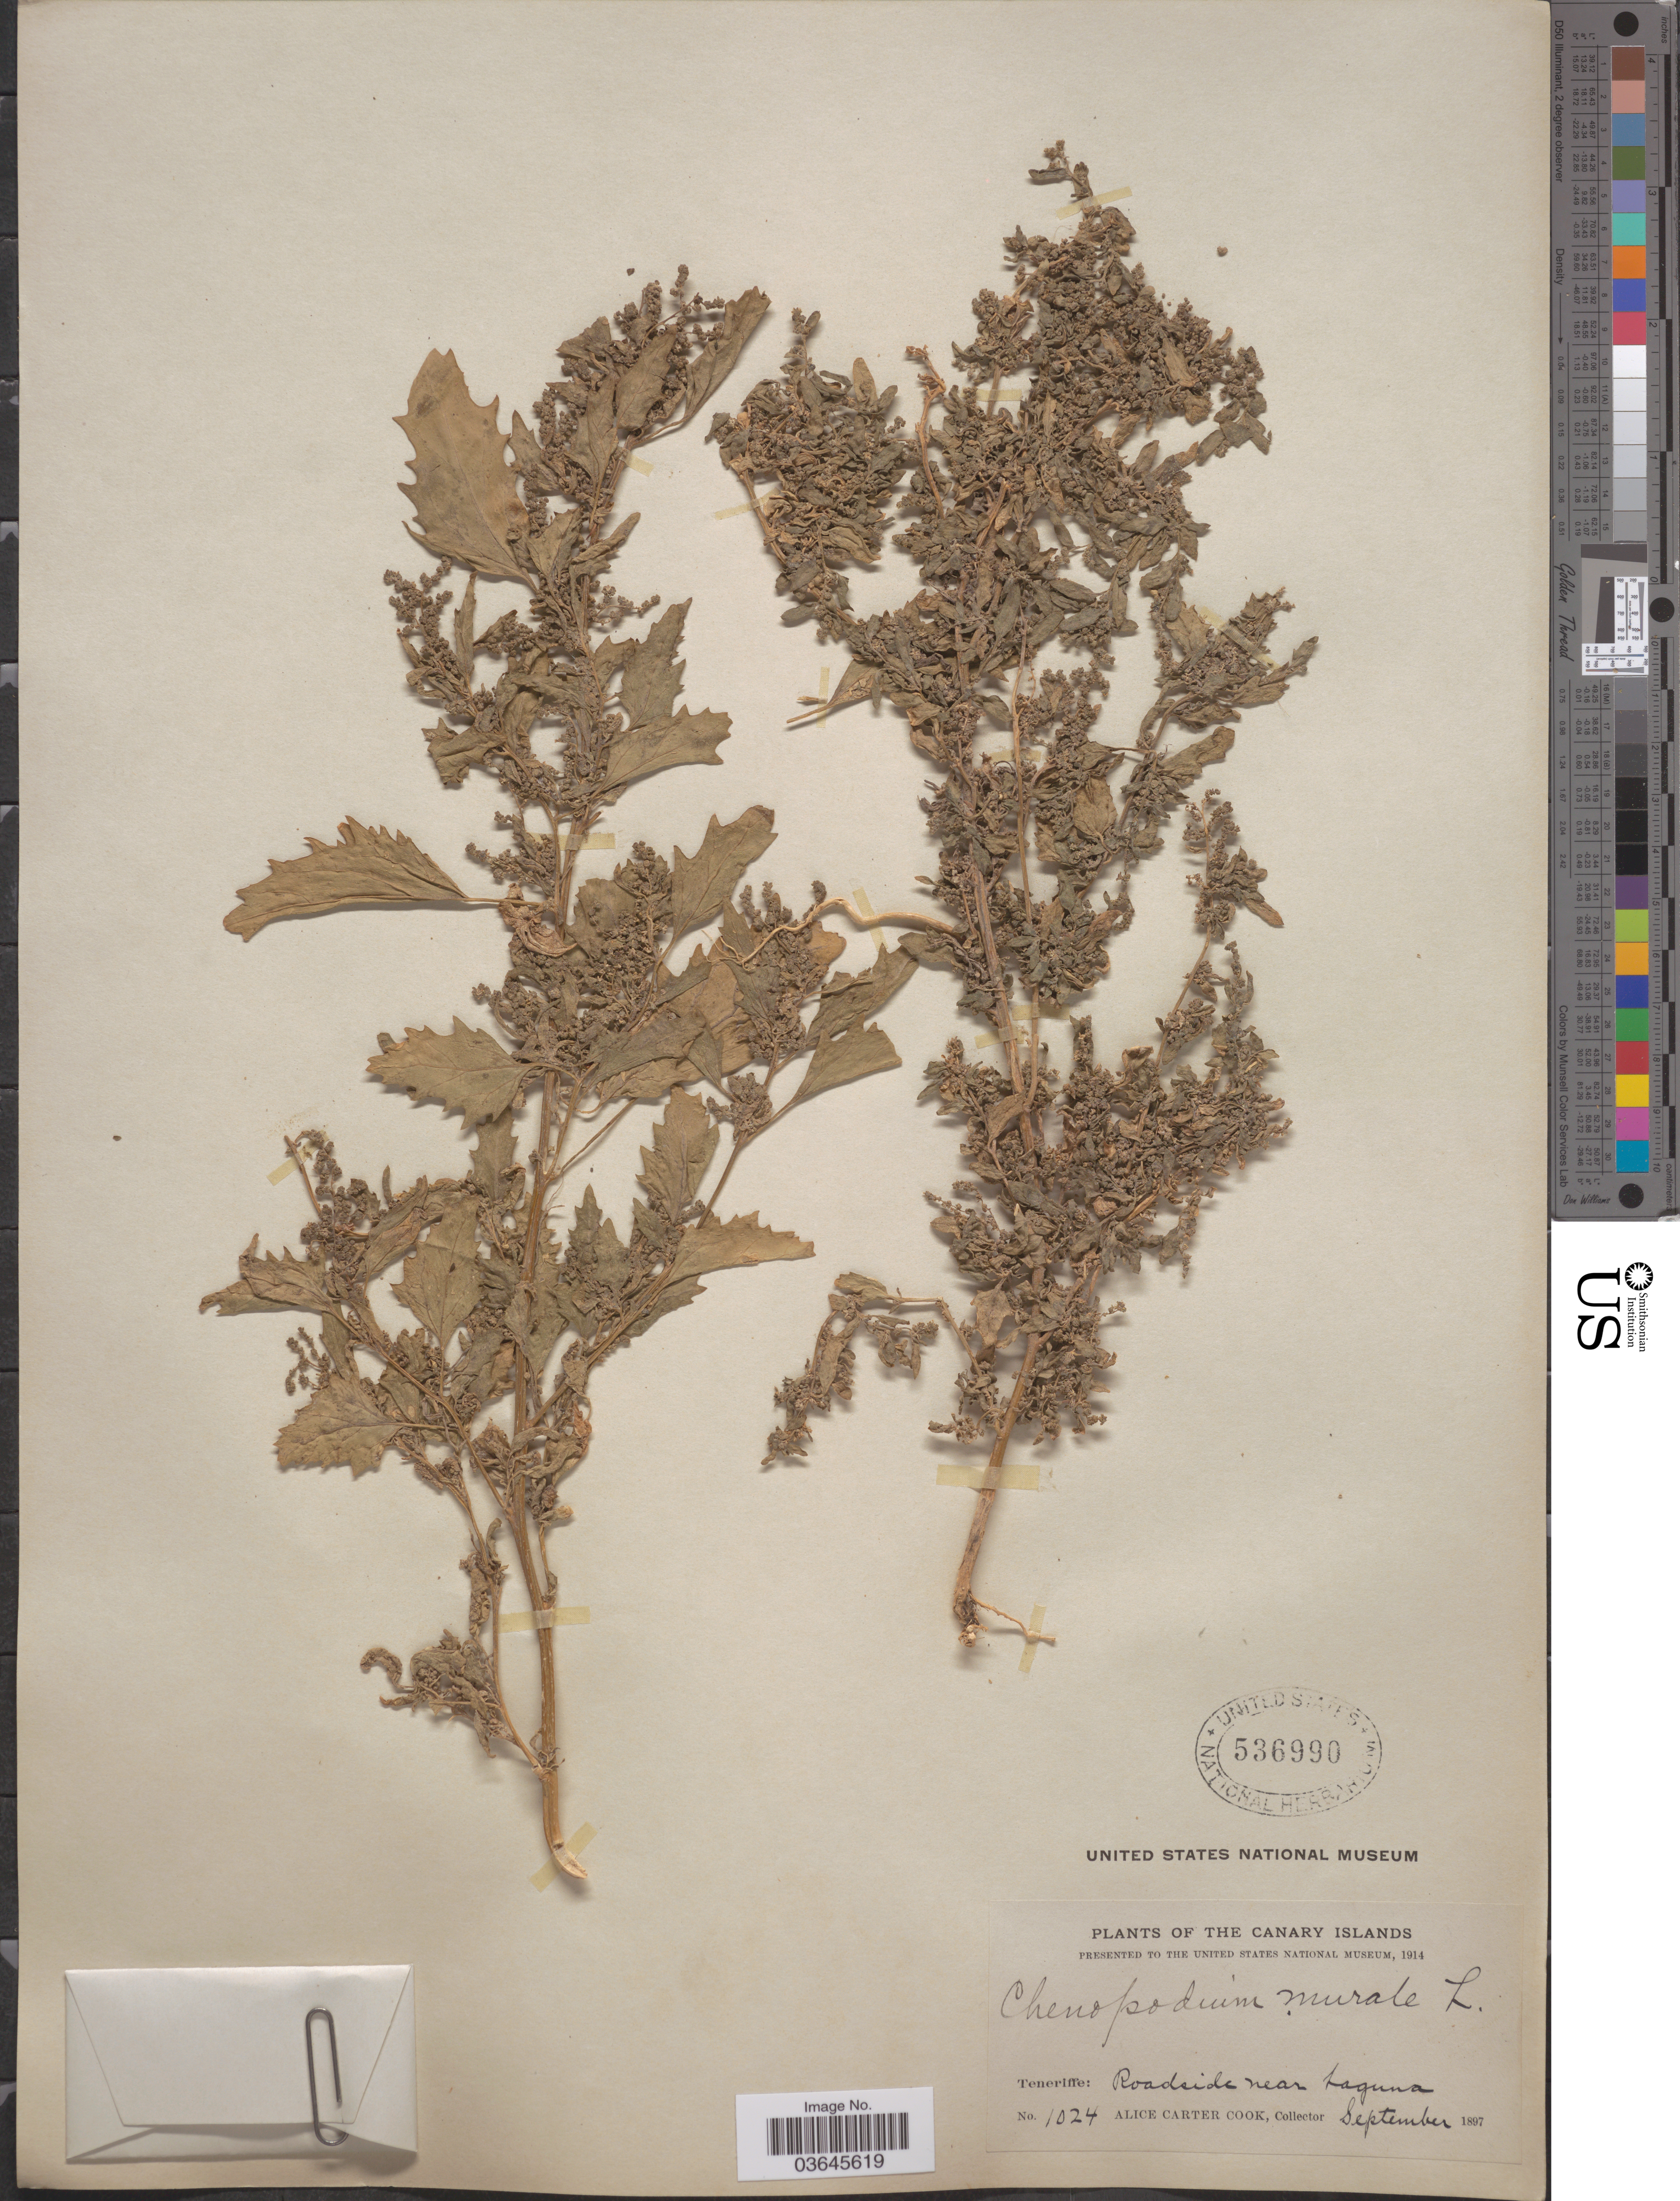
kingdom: Plantae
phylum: Tracheophyta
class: Magnoliopsida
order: Caryophyllales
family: Amaranthaceae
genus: Chenopodium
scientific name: Chenopodium murale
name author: L.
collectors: Alice C. Cook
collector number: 1024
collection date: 1897-09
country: Spain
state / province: Canarias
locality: The Canary Islands. Teneriffe: Roadside near Laguna.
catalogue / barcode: US 536990